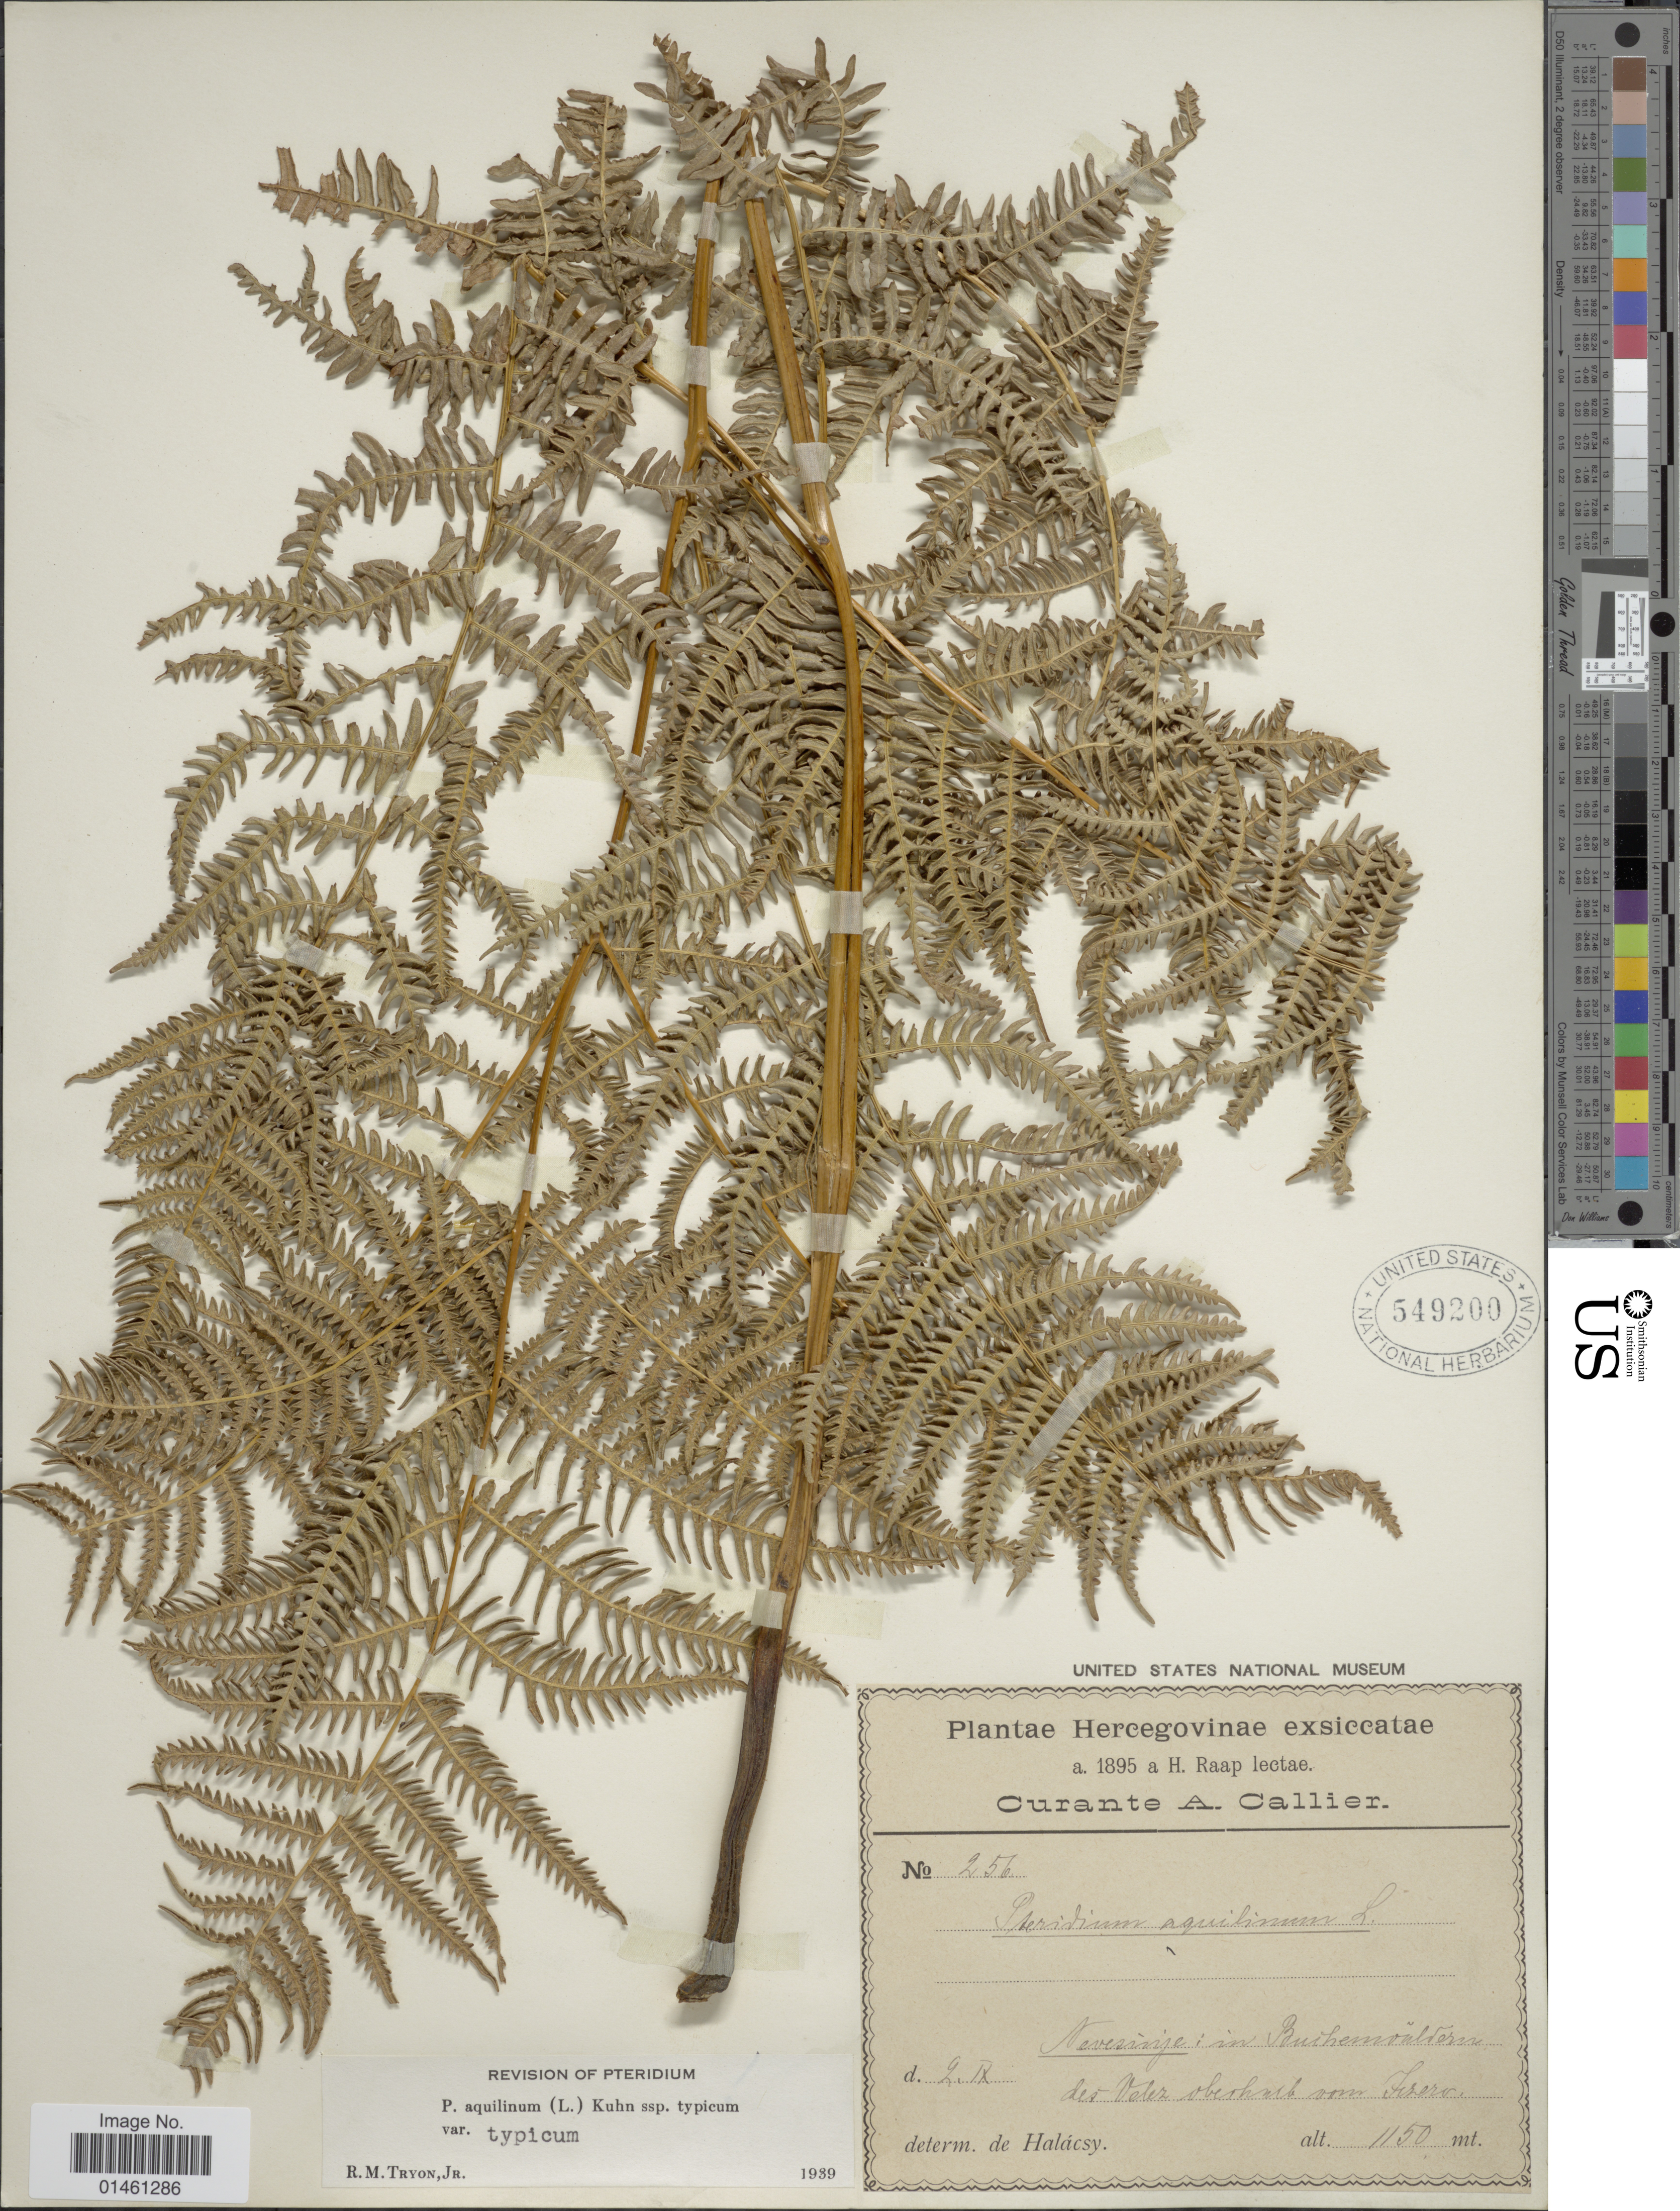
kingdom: Plantae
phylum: Tracheophyta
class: Polypodiopsida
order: Polypodiales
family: Dennstaedtiaceae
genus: Pteridium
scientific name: Pteridium aquilinum var. typicum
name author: R.M. Tryon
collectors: H. Raap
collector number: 256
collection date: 1895-09-02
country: Bosnia and Herzegovina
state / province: Srpska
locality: Nevesinje: in Buchenwalderen des Velez Oberhalb von Jezero [interpreted]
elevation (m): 1150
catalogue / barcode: US 549200